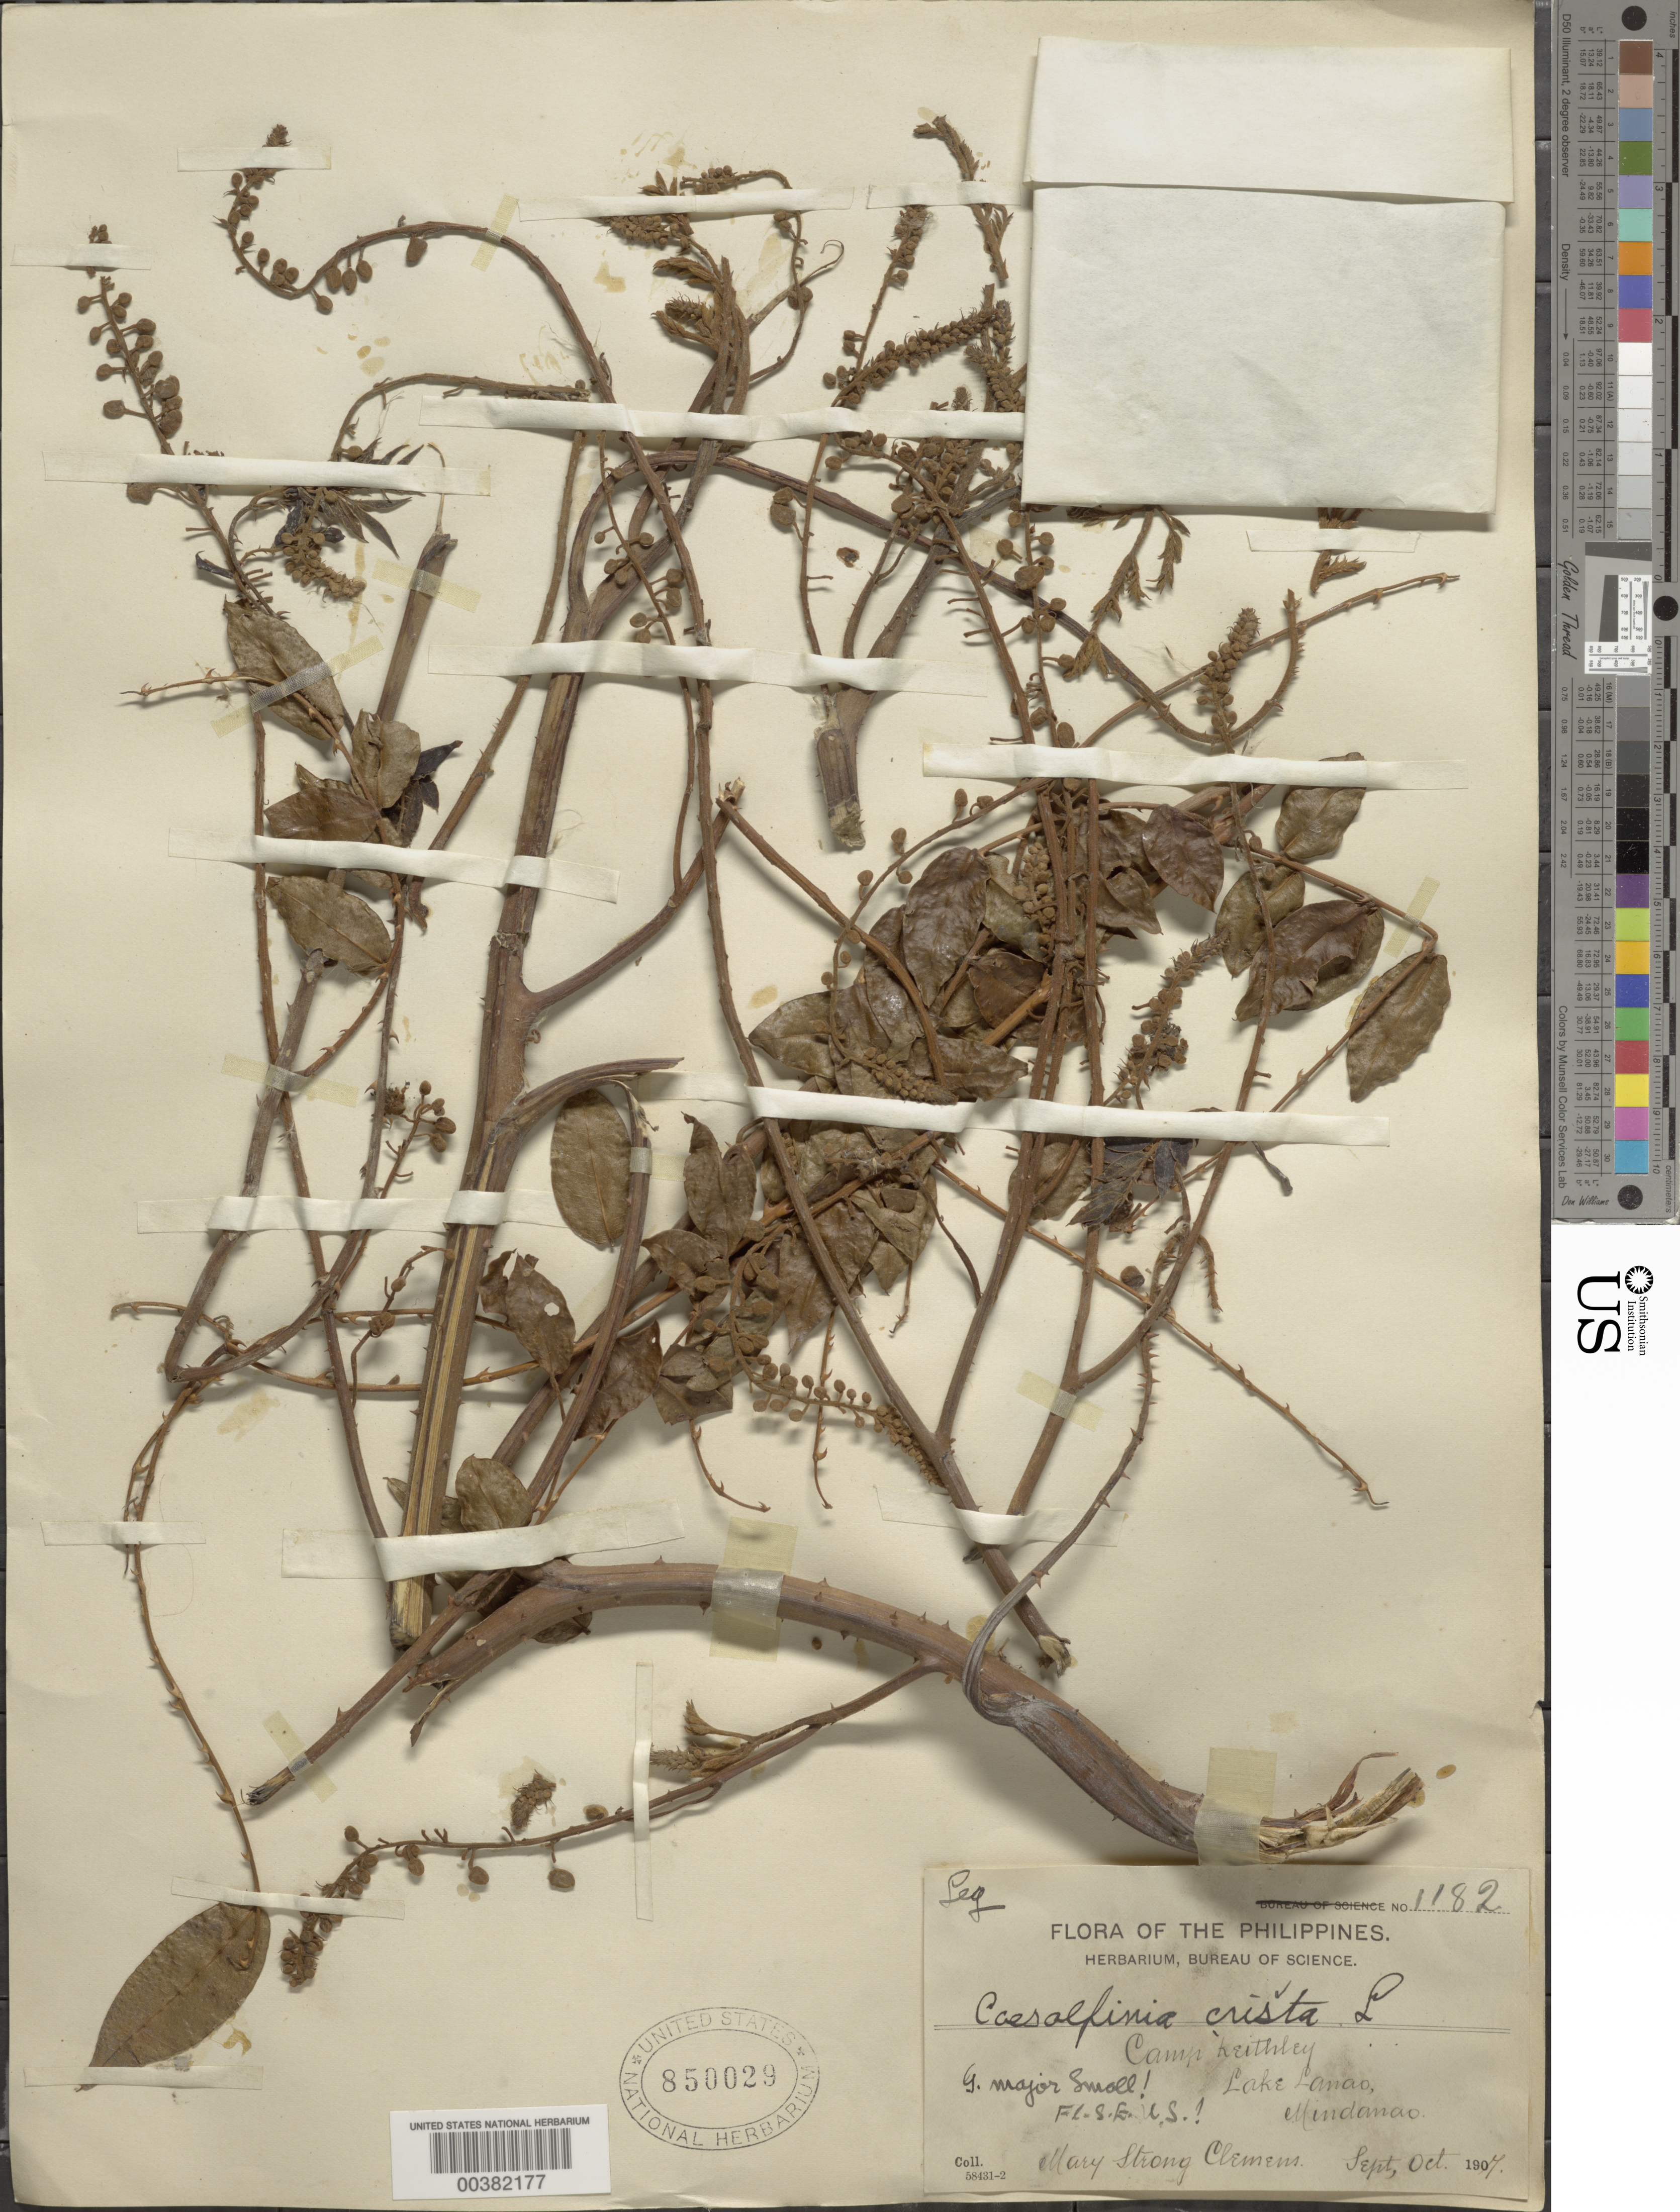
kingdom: Plantae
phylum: Tracheophyta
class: Magnoliopsida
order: Fabales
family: Fabaceae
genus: Guilandina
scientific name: Guilandina major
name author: (Medik.) Small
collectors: M. S. Clemens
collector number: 1182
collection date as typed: Sep 1907 and -- Oct 1907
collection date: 1907-09,1907-10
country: Philippines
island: Mindanao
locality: Camp Keithley, Lake Lanao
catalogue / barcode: US 850029